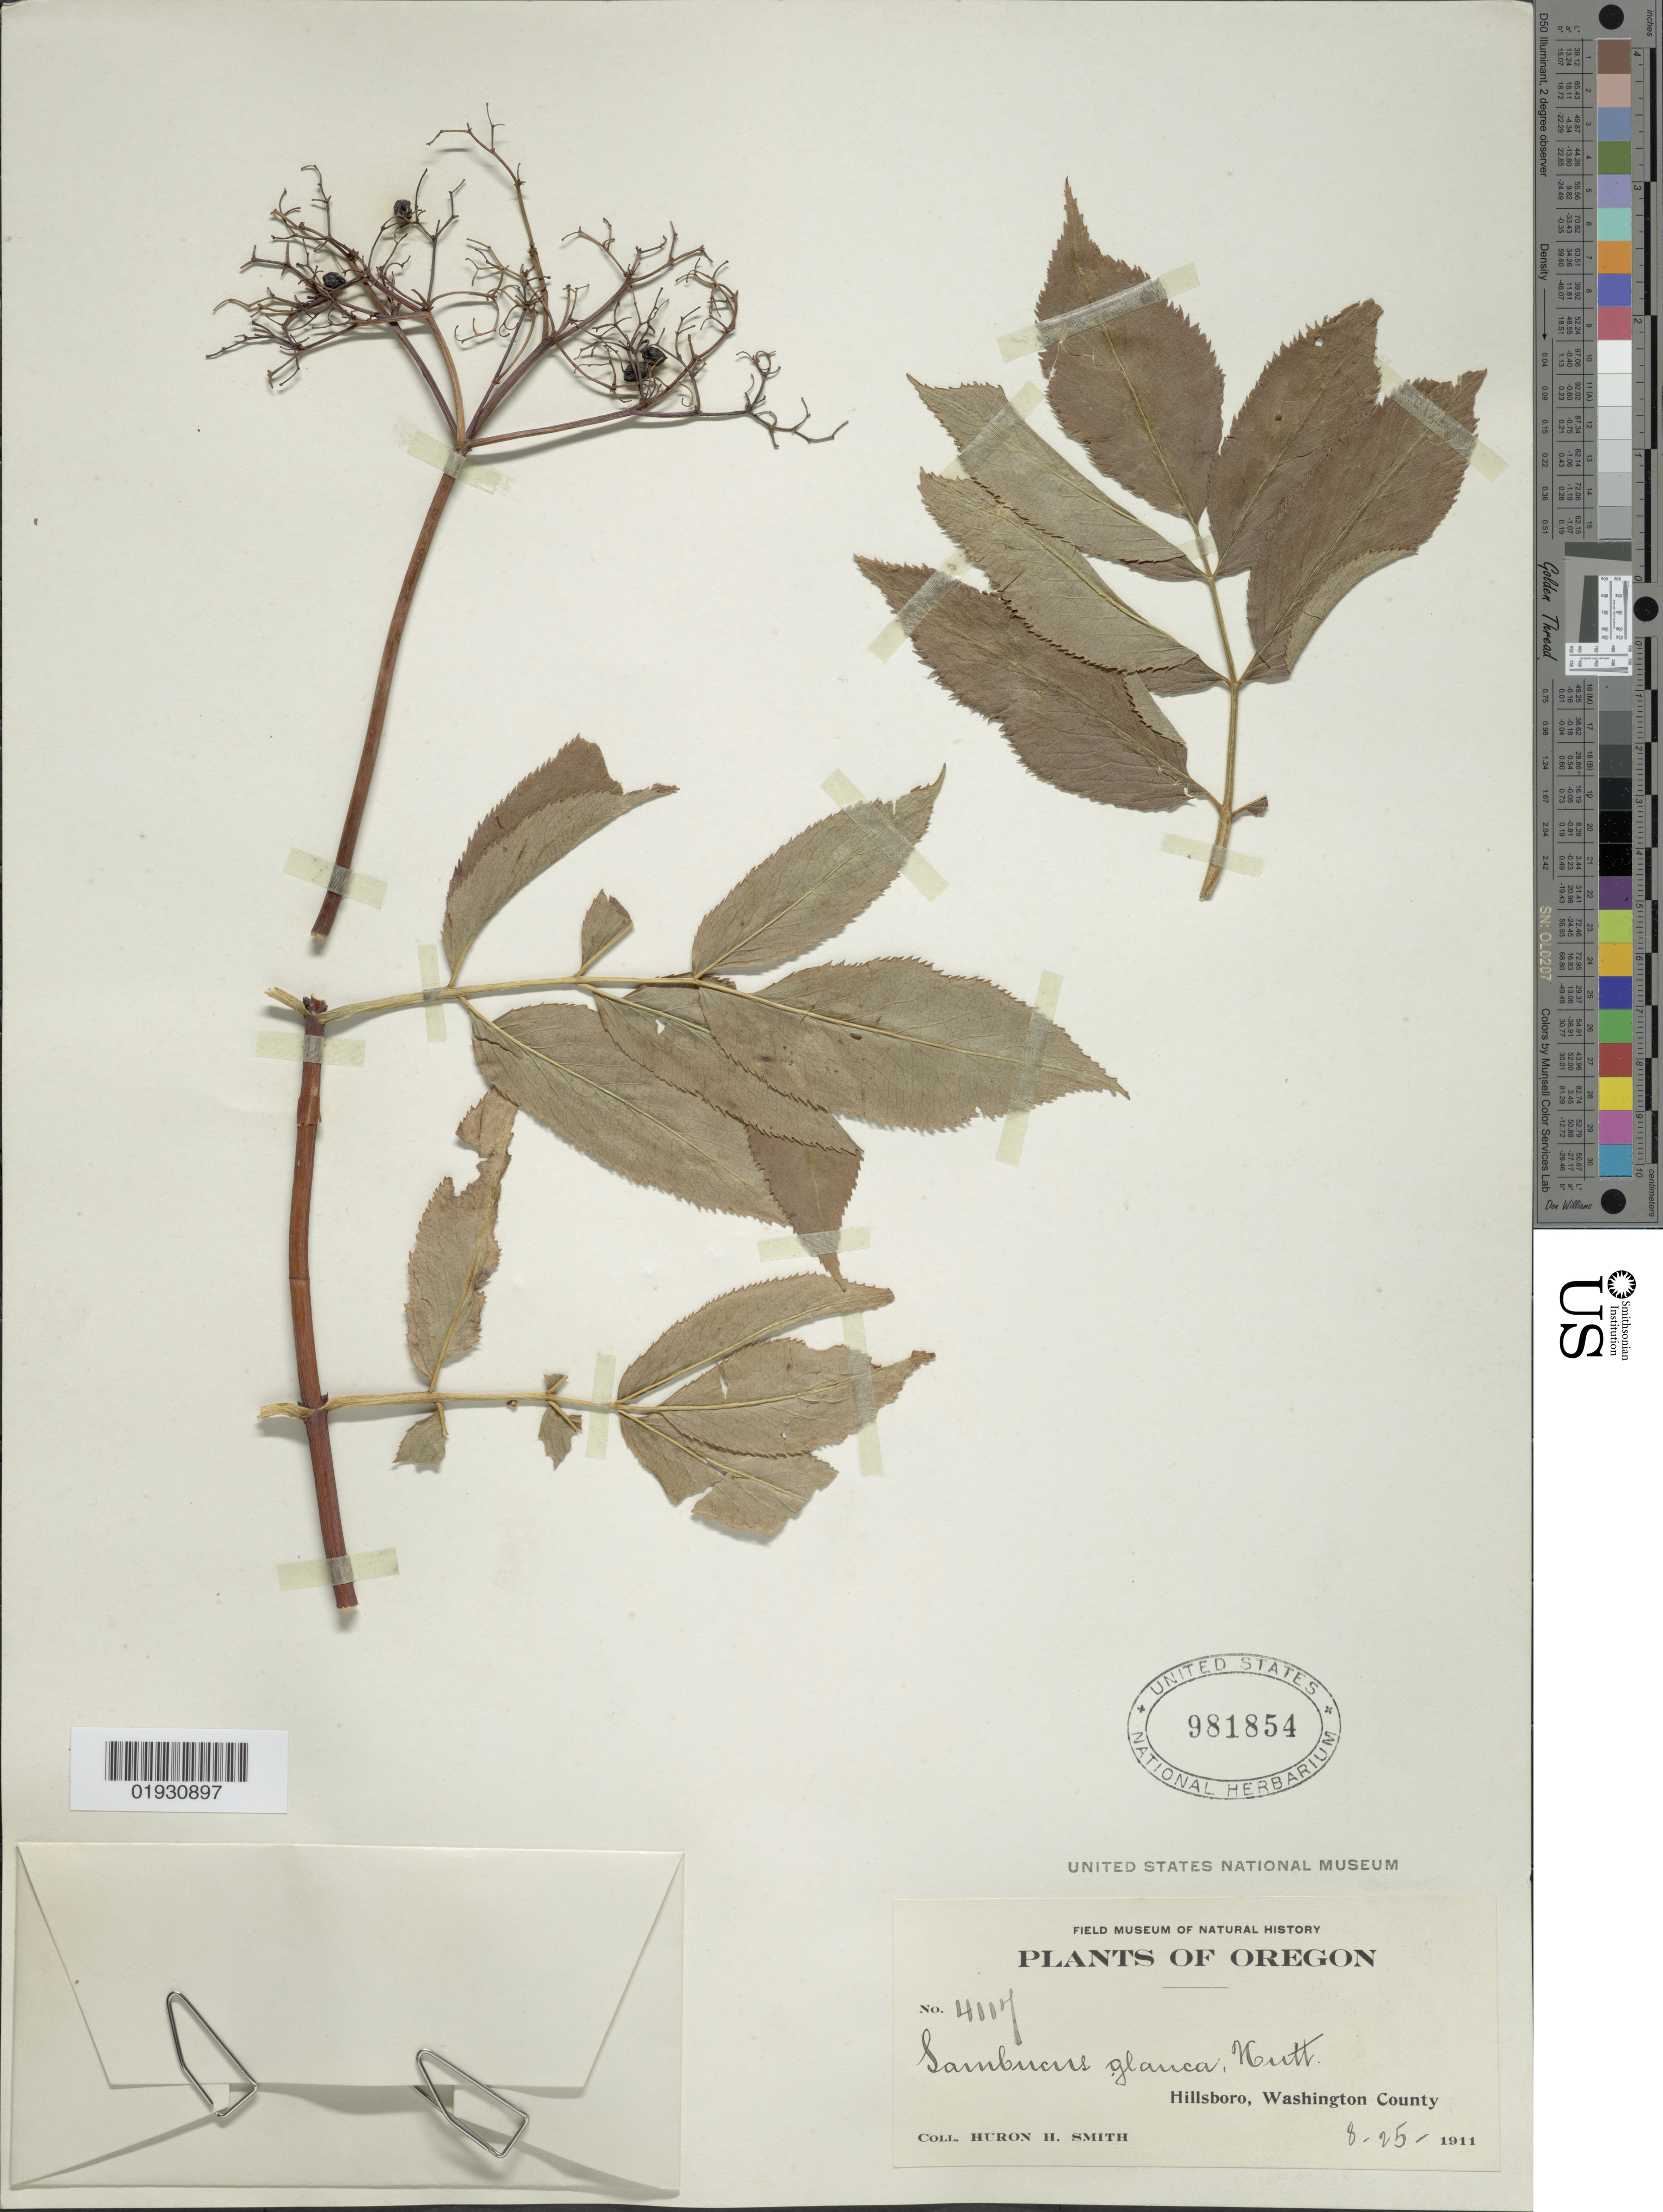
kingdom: Plantae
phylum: Tracheophyta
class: Magnoliopsida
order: Dipsacales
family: Viburnaceae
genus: Sambucus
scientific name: Sambucus cerulea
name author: Raf.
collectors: Huron H. Smith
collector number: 4117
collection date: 1911-08-25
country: United States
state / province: Oregon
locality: Hillsboro, Washington County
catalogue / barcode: US 981854